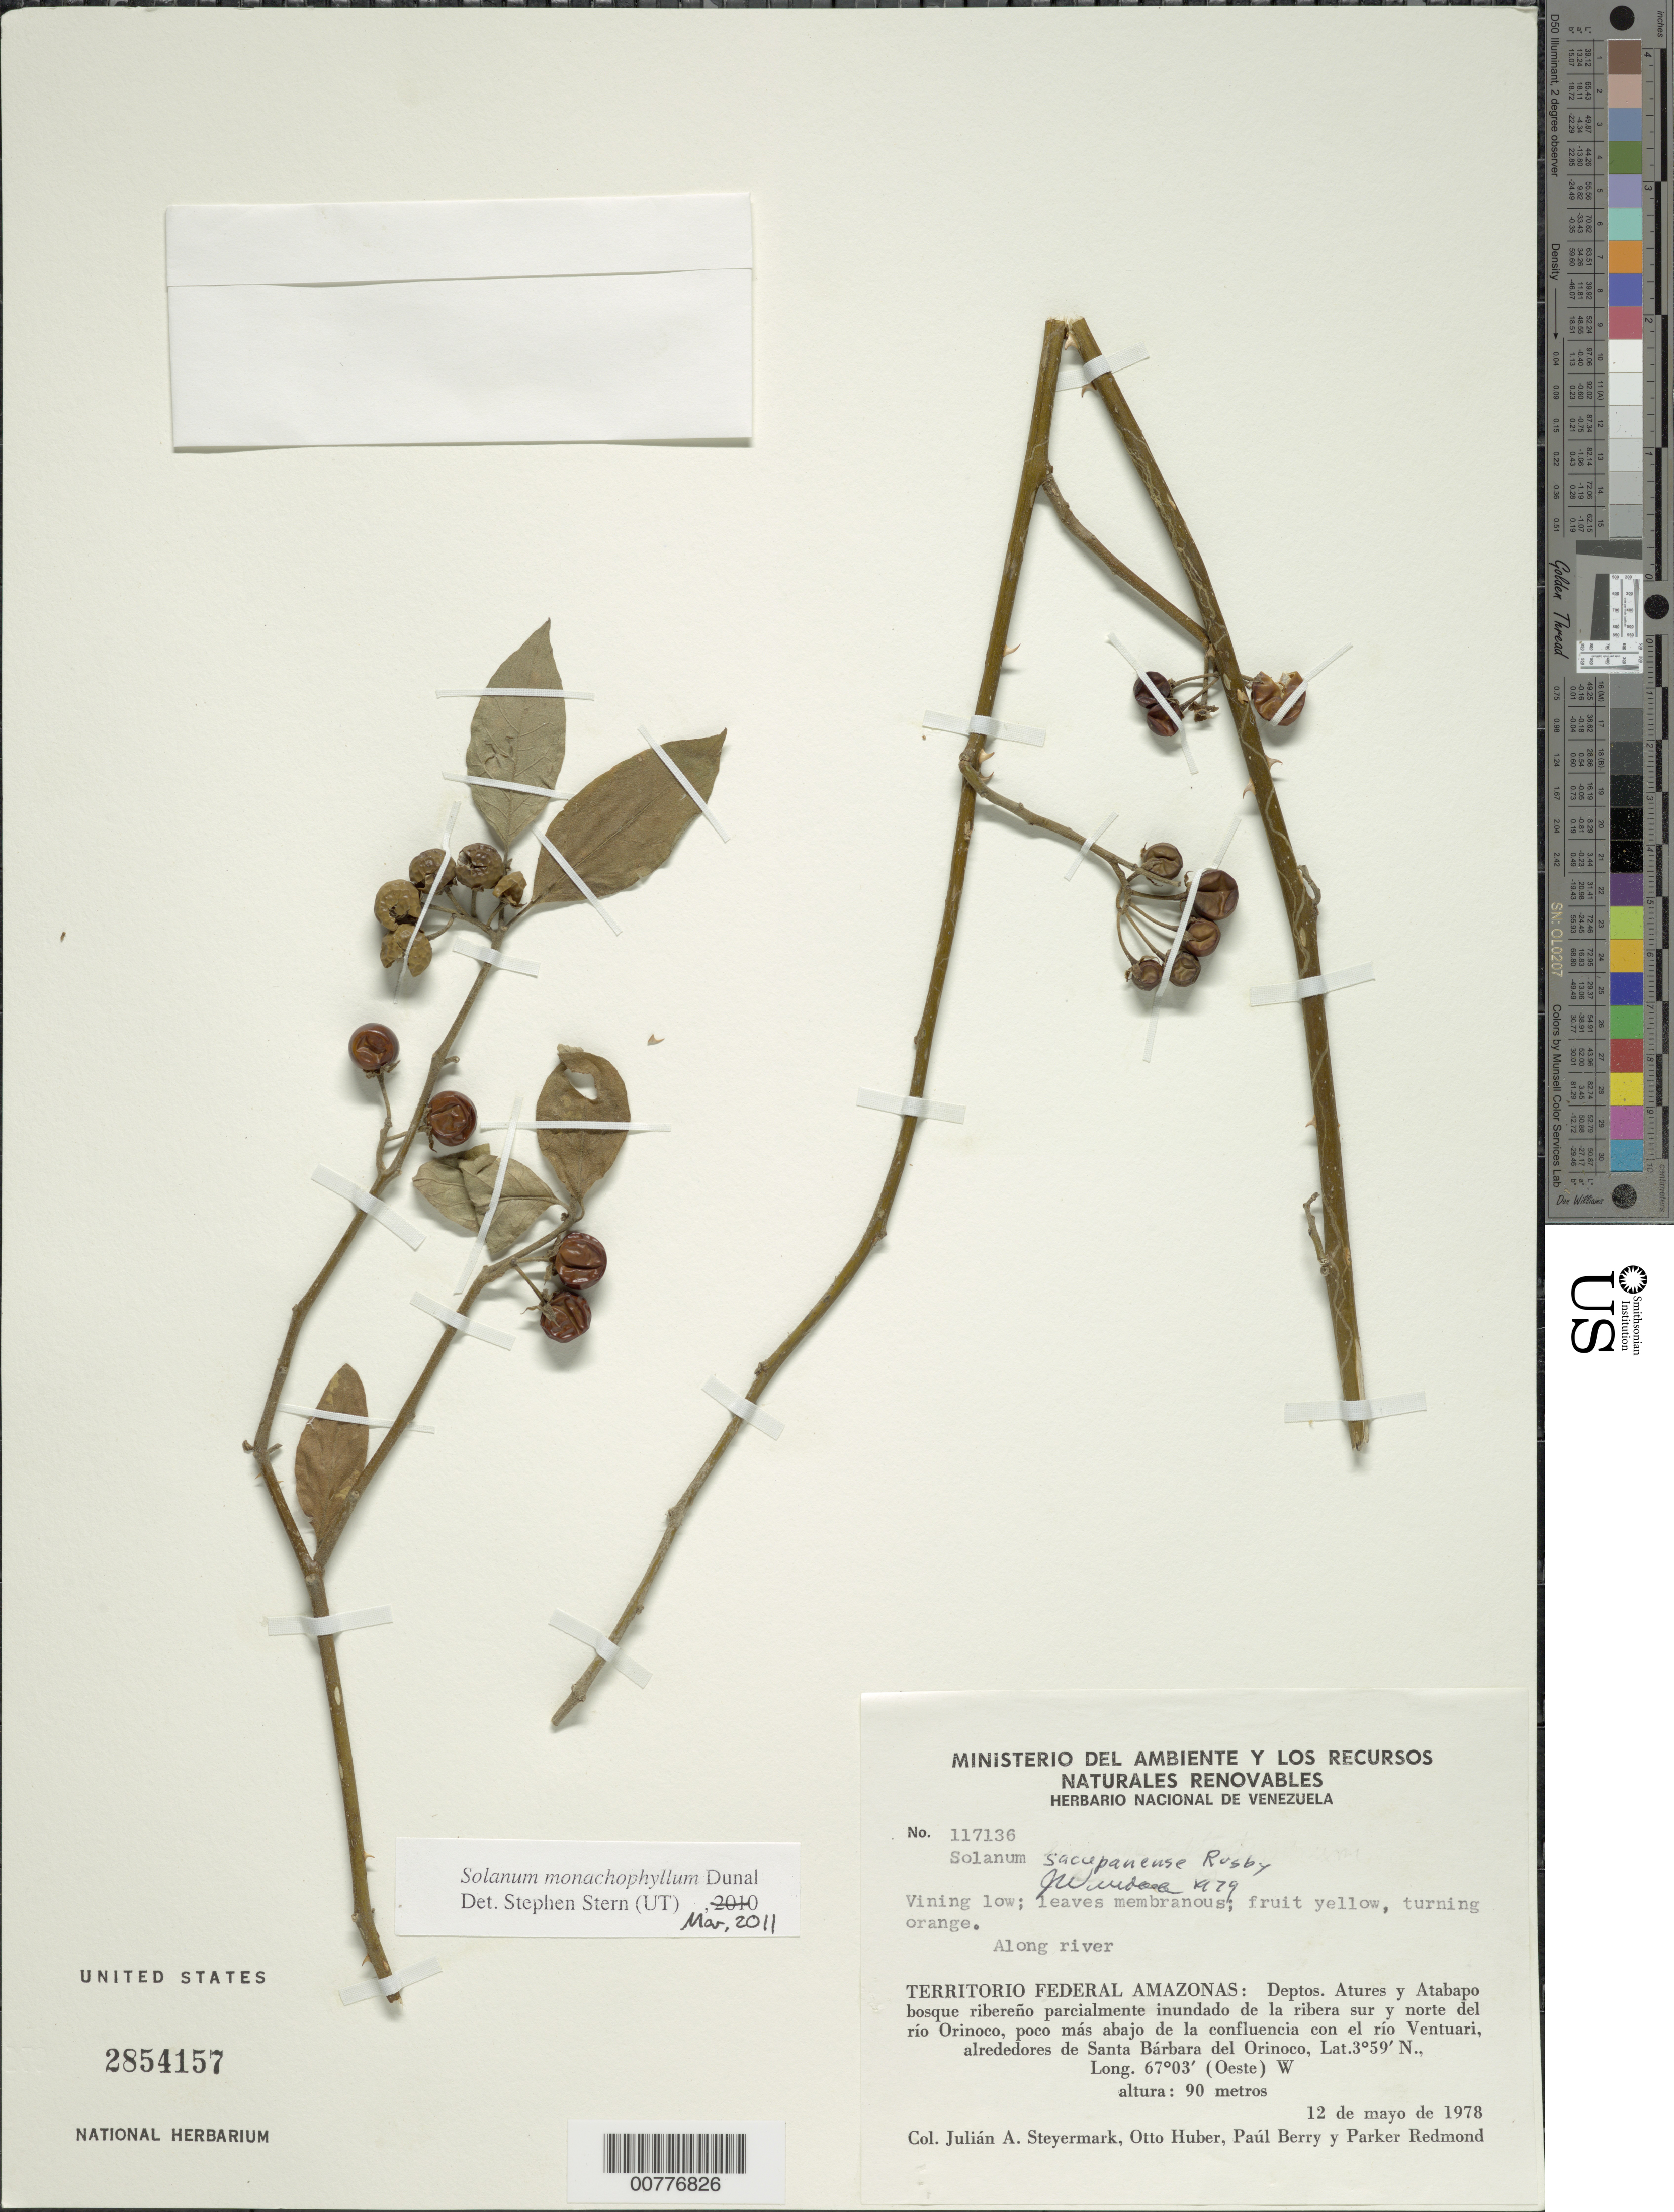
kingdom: Plantae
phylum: Tracheophyta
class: Magnoliopsida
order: Solanales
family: Solanaceae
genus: Solanum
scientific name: Solanum sacupanense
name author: Rusby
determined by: Wurdack, John J., (US), US (UNITED STATES)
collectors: J. Steyermark, O. Huber, P. Berry & P. Redmond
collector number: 117136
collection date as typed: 5 May 1978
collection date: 1978-05-05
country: Venezuela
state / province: Amazonas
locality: Río Orinoco, N of near conflu Río Ventuari; near Santa Barbara del Orinoco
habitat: Along river.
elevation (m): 90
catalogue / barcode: US 2854157